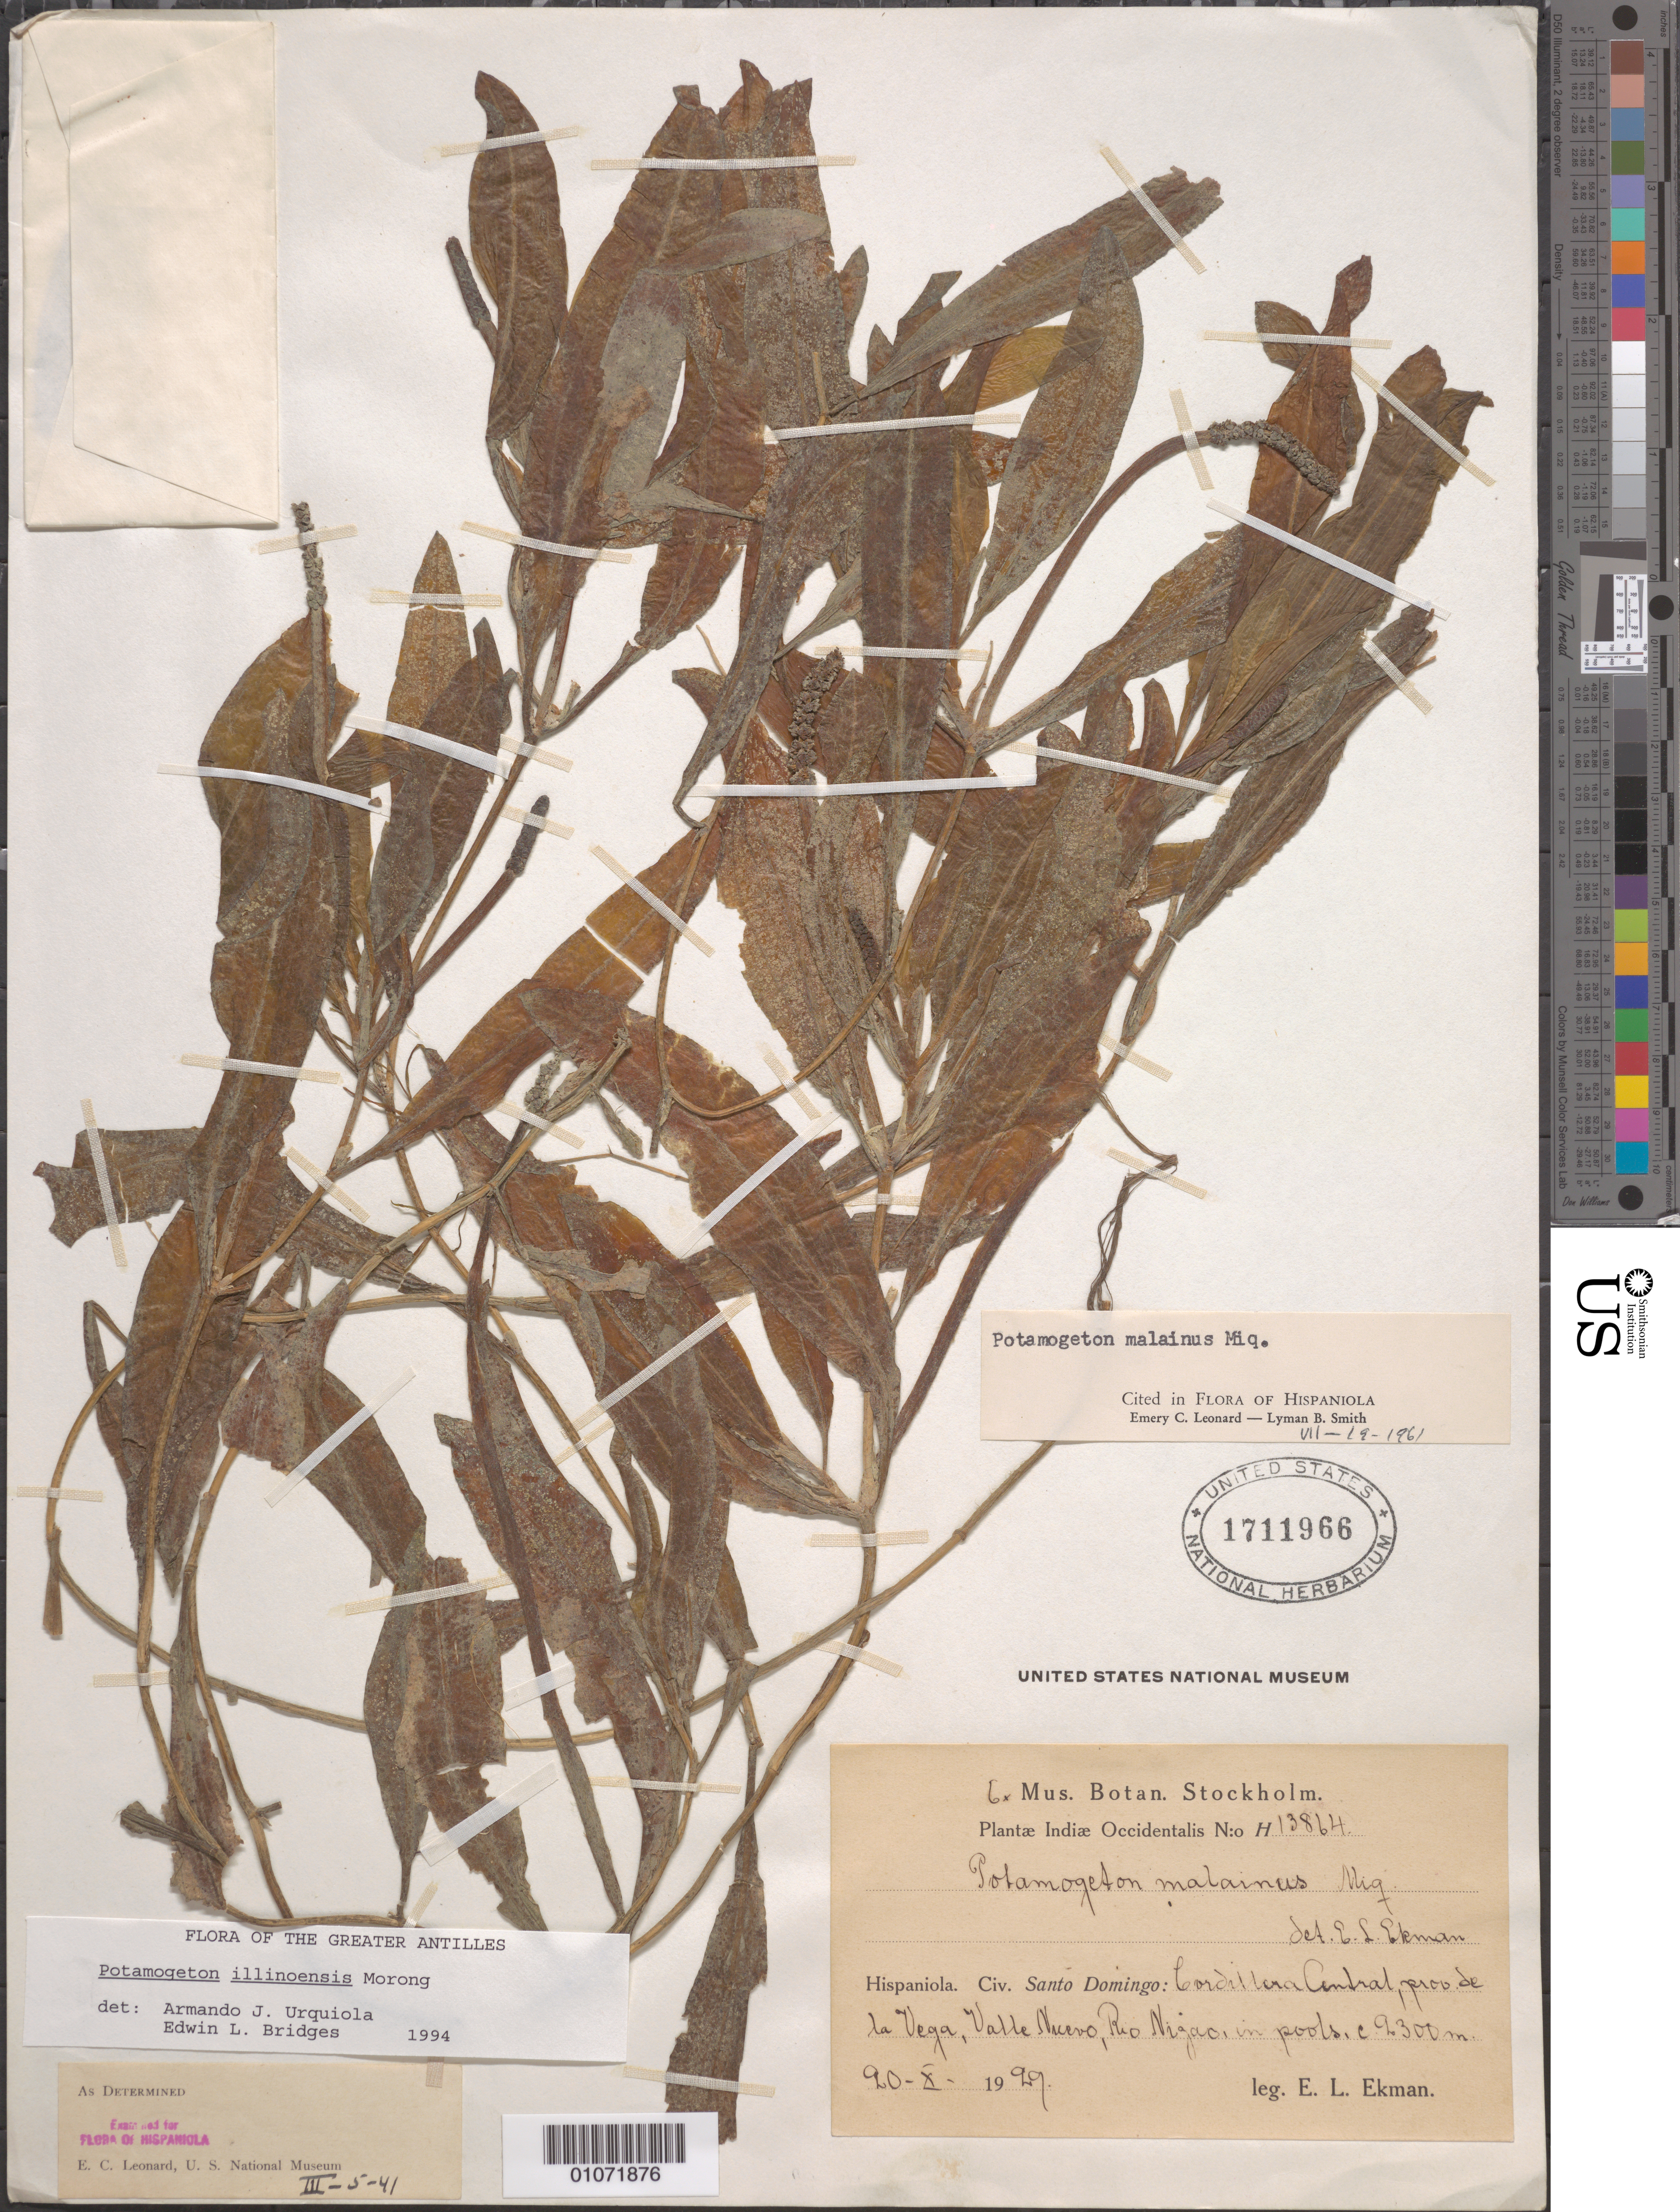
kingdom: Plantae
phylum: Tracheophyta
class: Liliopsida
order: Alismatales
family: Potamogetonaceae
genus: Potamogeton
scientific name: Potamogeton illinoensis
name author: Morong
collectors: E. L. Ekman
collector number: H 13864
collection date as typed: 20 Oct 1929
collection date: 1929-10-20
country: Dominican Republic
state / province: Santo Domingo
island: Hispaniola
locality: Candillara Cambra, pavo de la Vega, Valle Nuevo, Rio Nigao, in pools.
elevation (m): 2300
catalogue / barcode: US 1711966